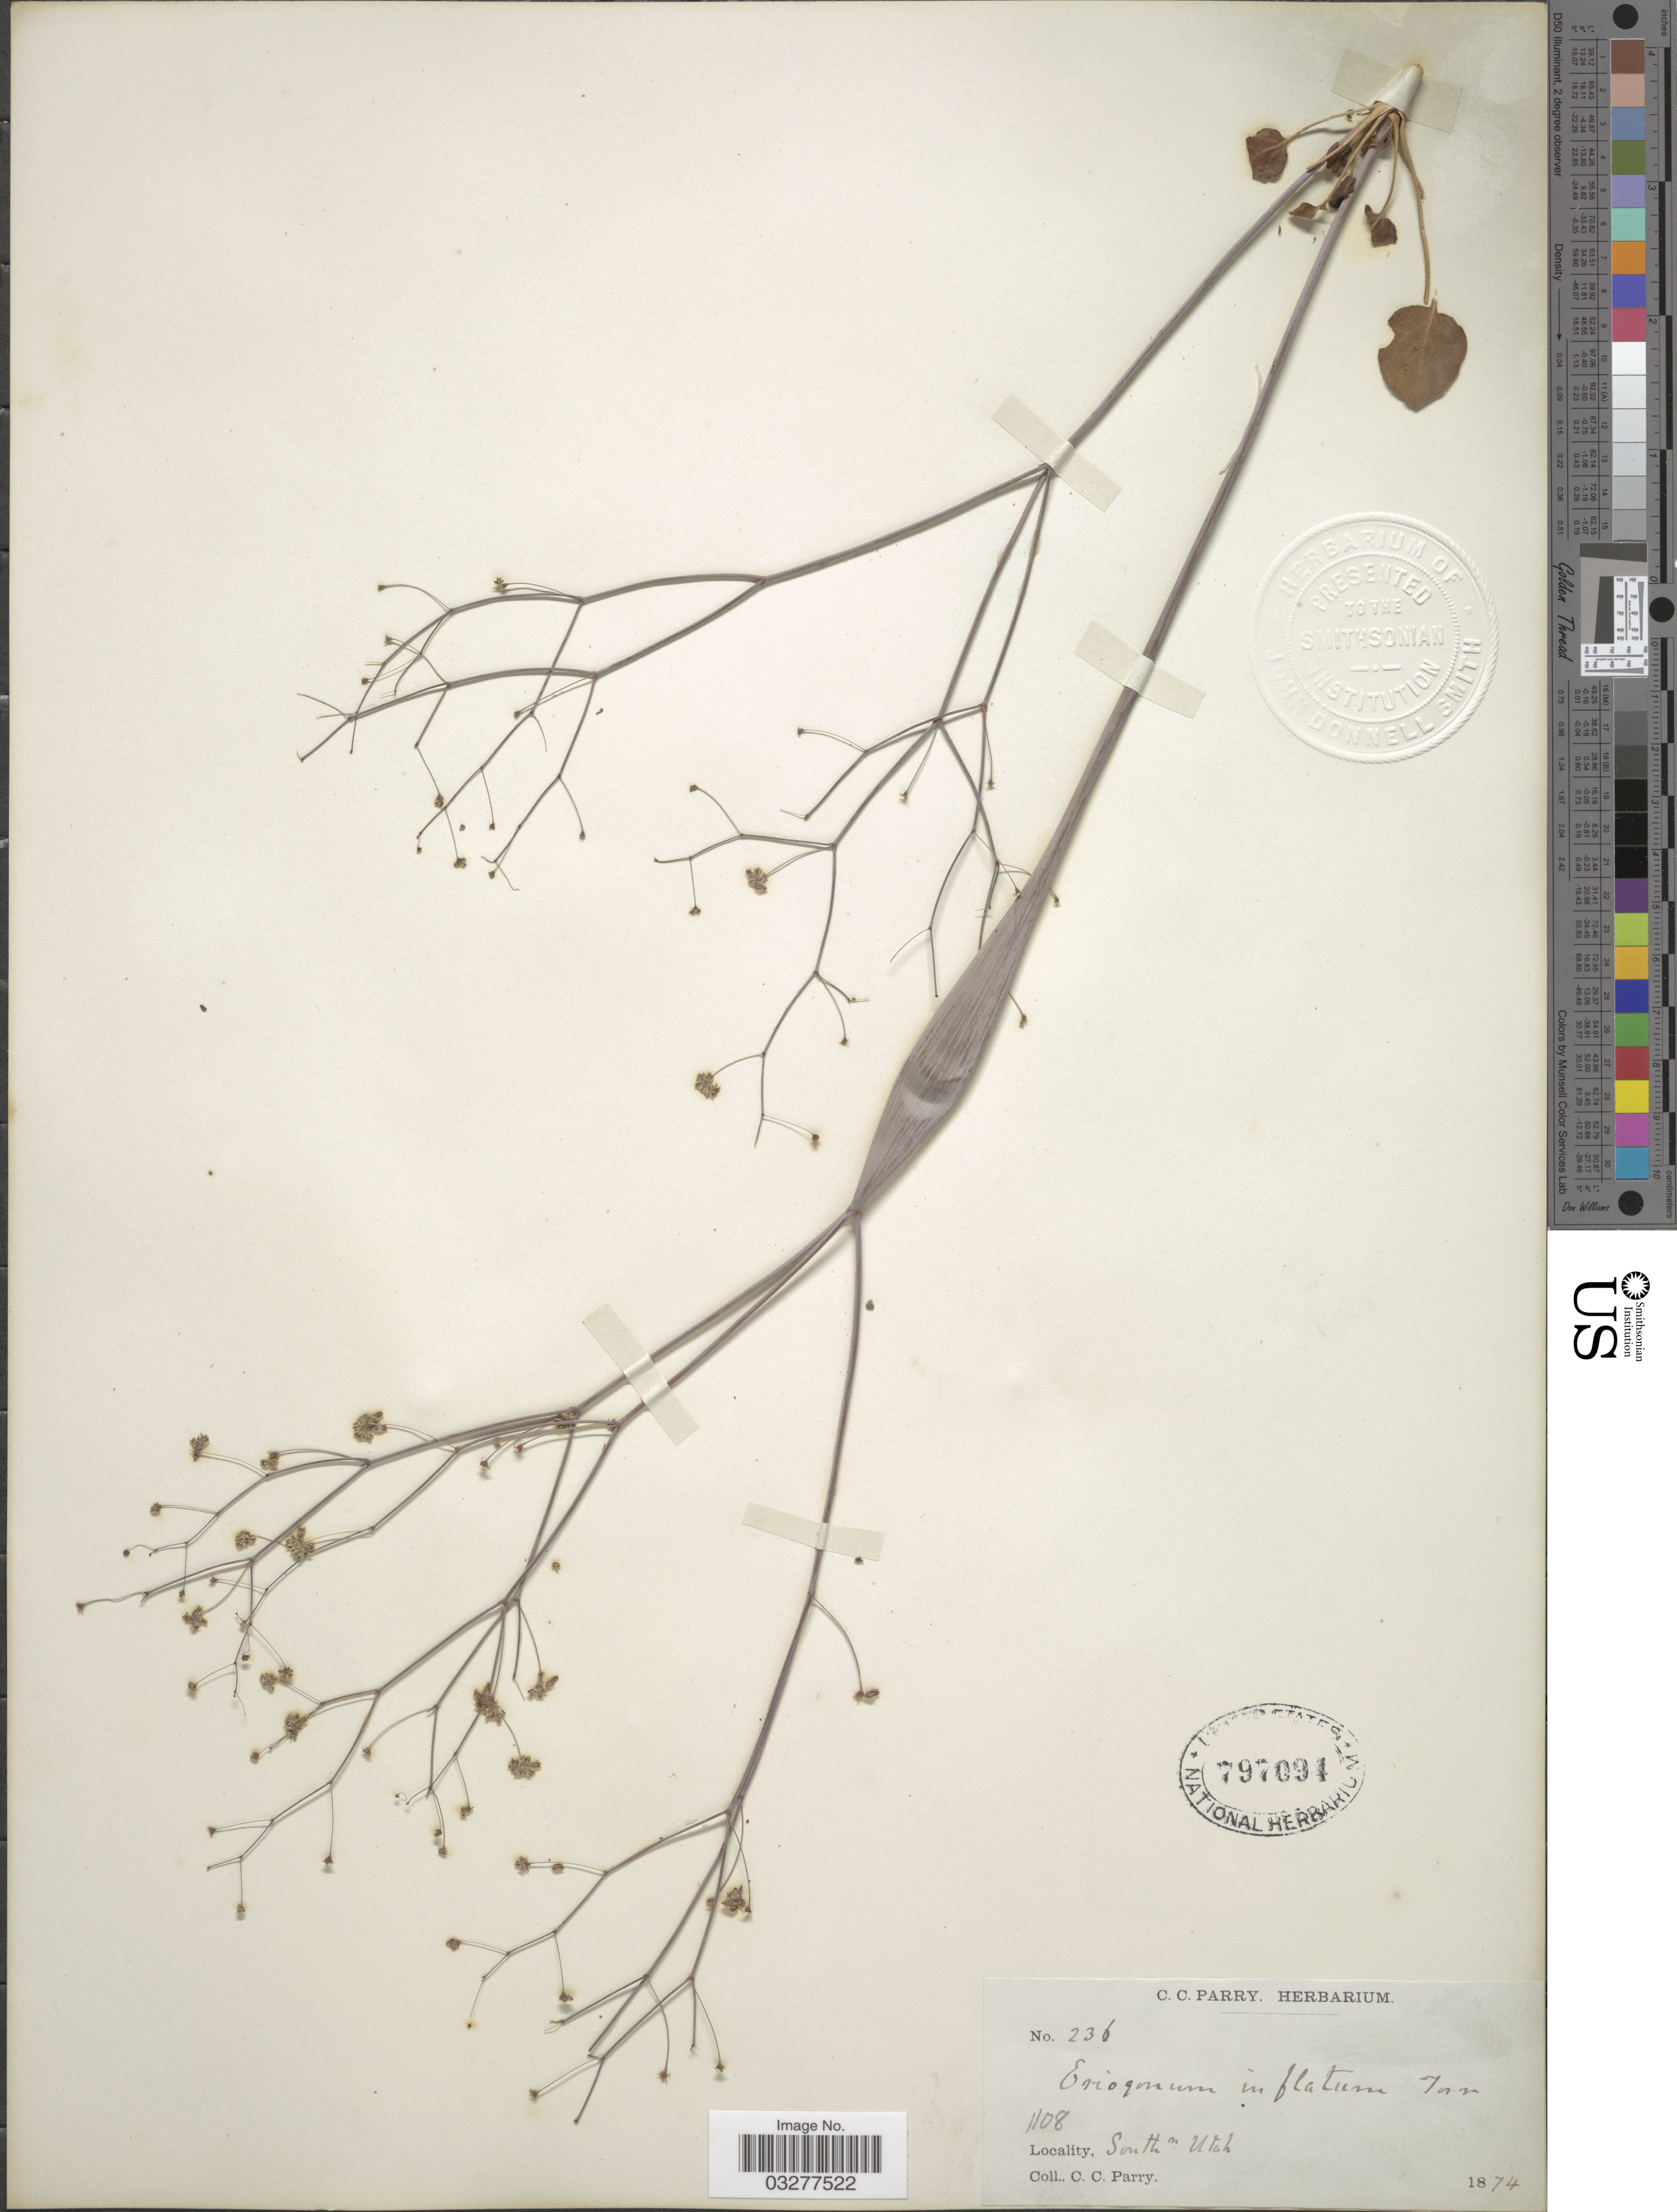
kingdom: Plantae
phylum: Tracheophyta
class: Magnoliopsida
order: Caryophyllales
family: Polygonaceae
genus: Eriogonum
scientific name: Eriogonum inflatum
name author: Torr. & Frém.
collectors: C. C. Parry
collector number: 236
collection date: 1874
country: United States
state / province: Utah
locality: Southn Utah.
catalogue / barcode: US 797094